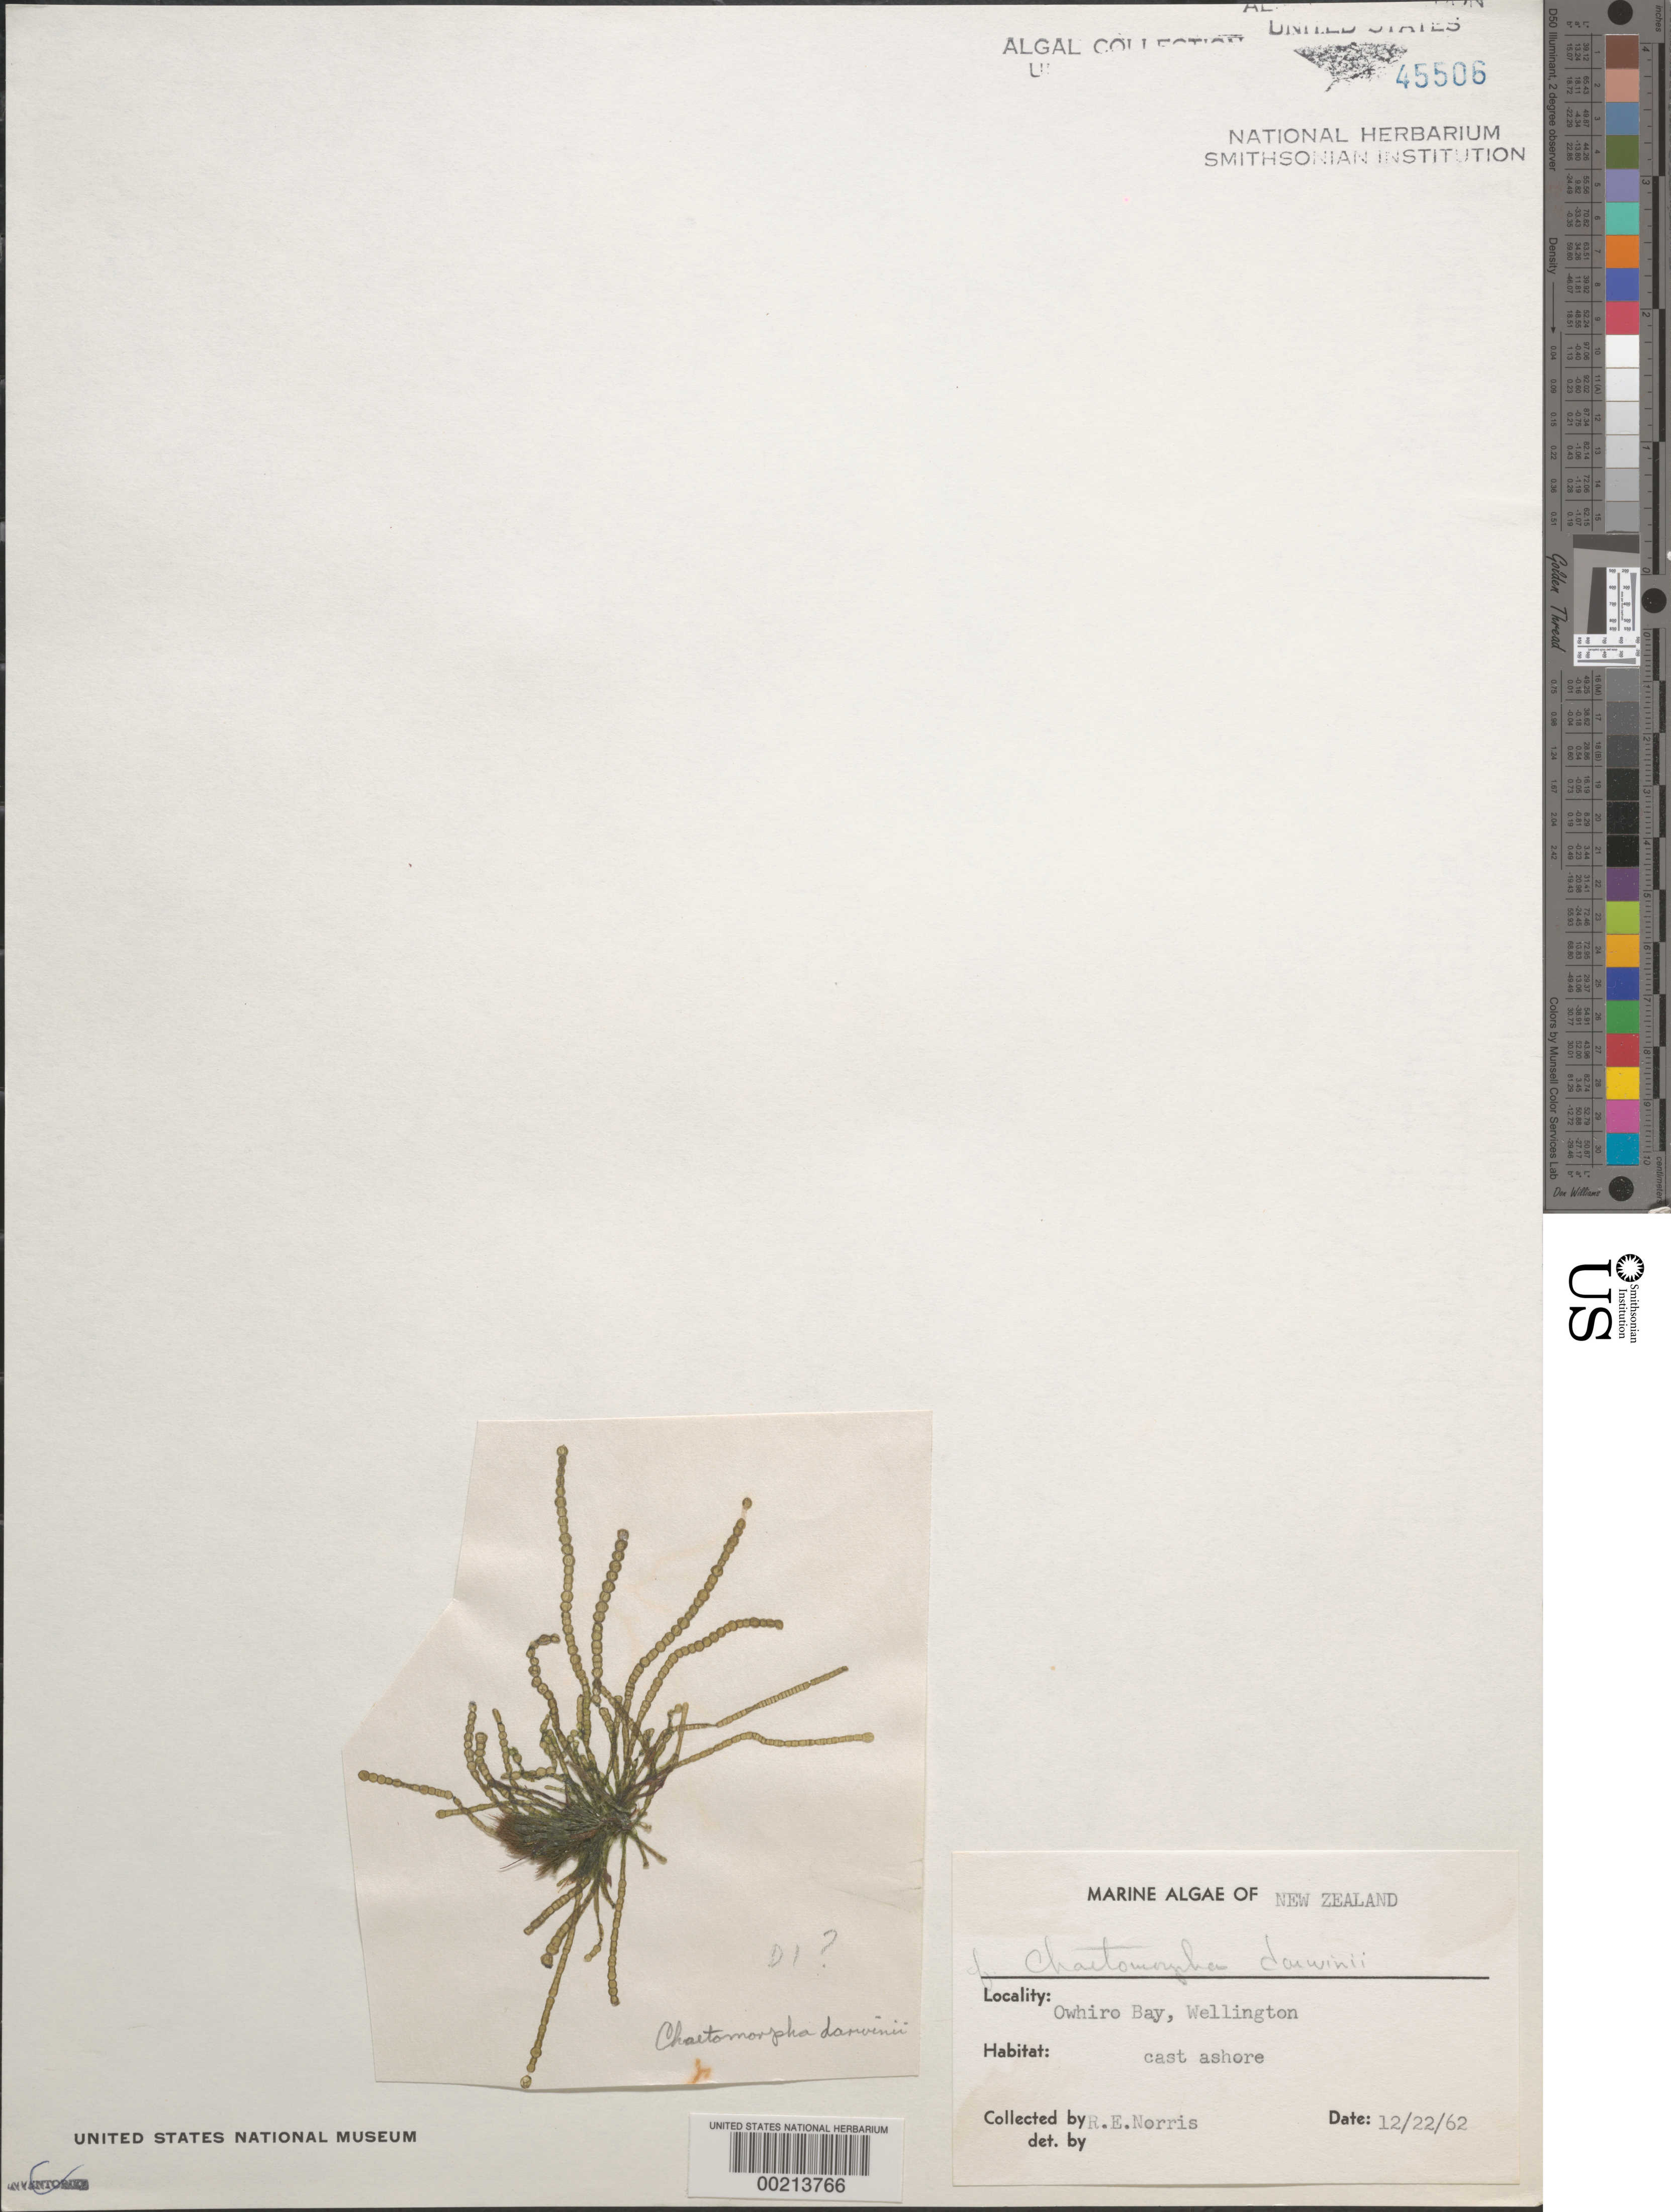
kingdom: Plantae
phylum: Chlorophyta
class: Ulvophyceae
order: Cladophorales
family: Cladophoraceae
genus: Chaetomorpha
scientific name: Chaetomorpha coliformis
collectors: R. E. Norris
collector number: D1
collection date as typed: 12 Dec 1962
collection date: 1962-12-12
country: New Zealand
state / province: Wellington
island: North Island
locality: Wellington, Owhiro Bay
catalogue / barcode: US 45506